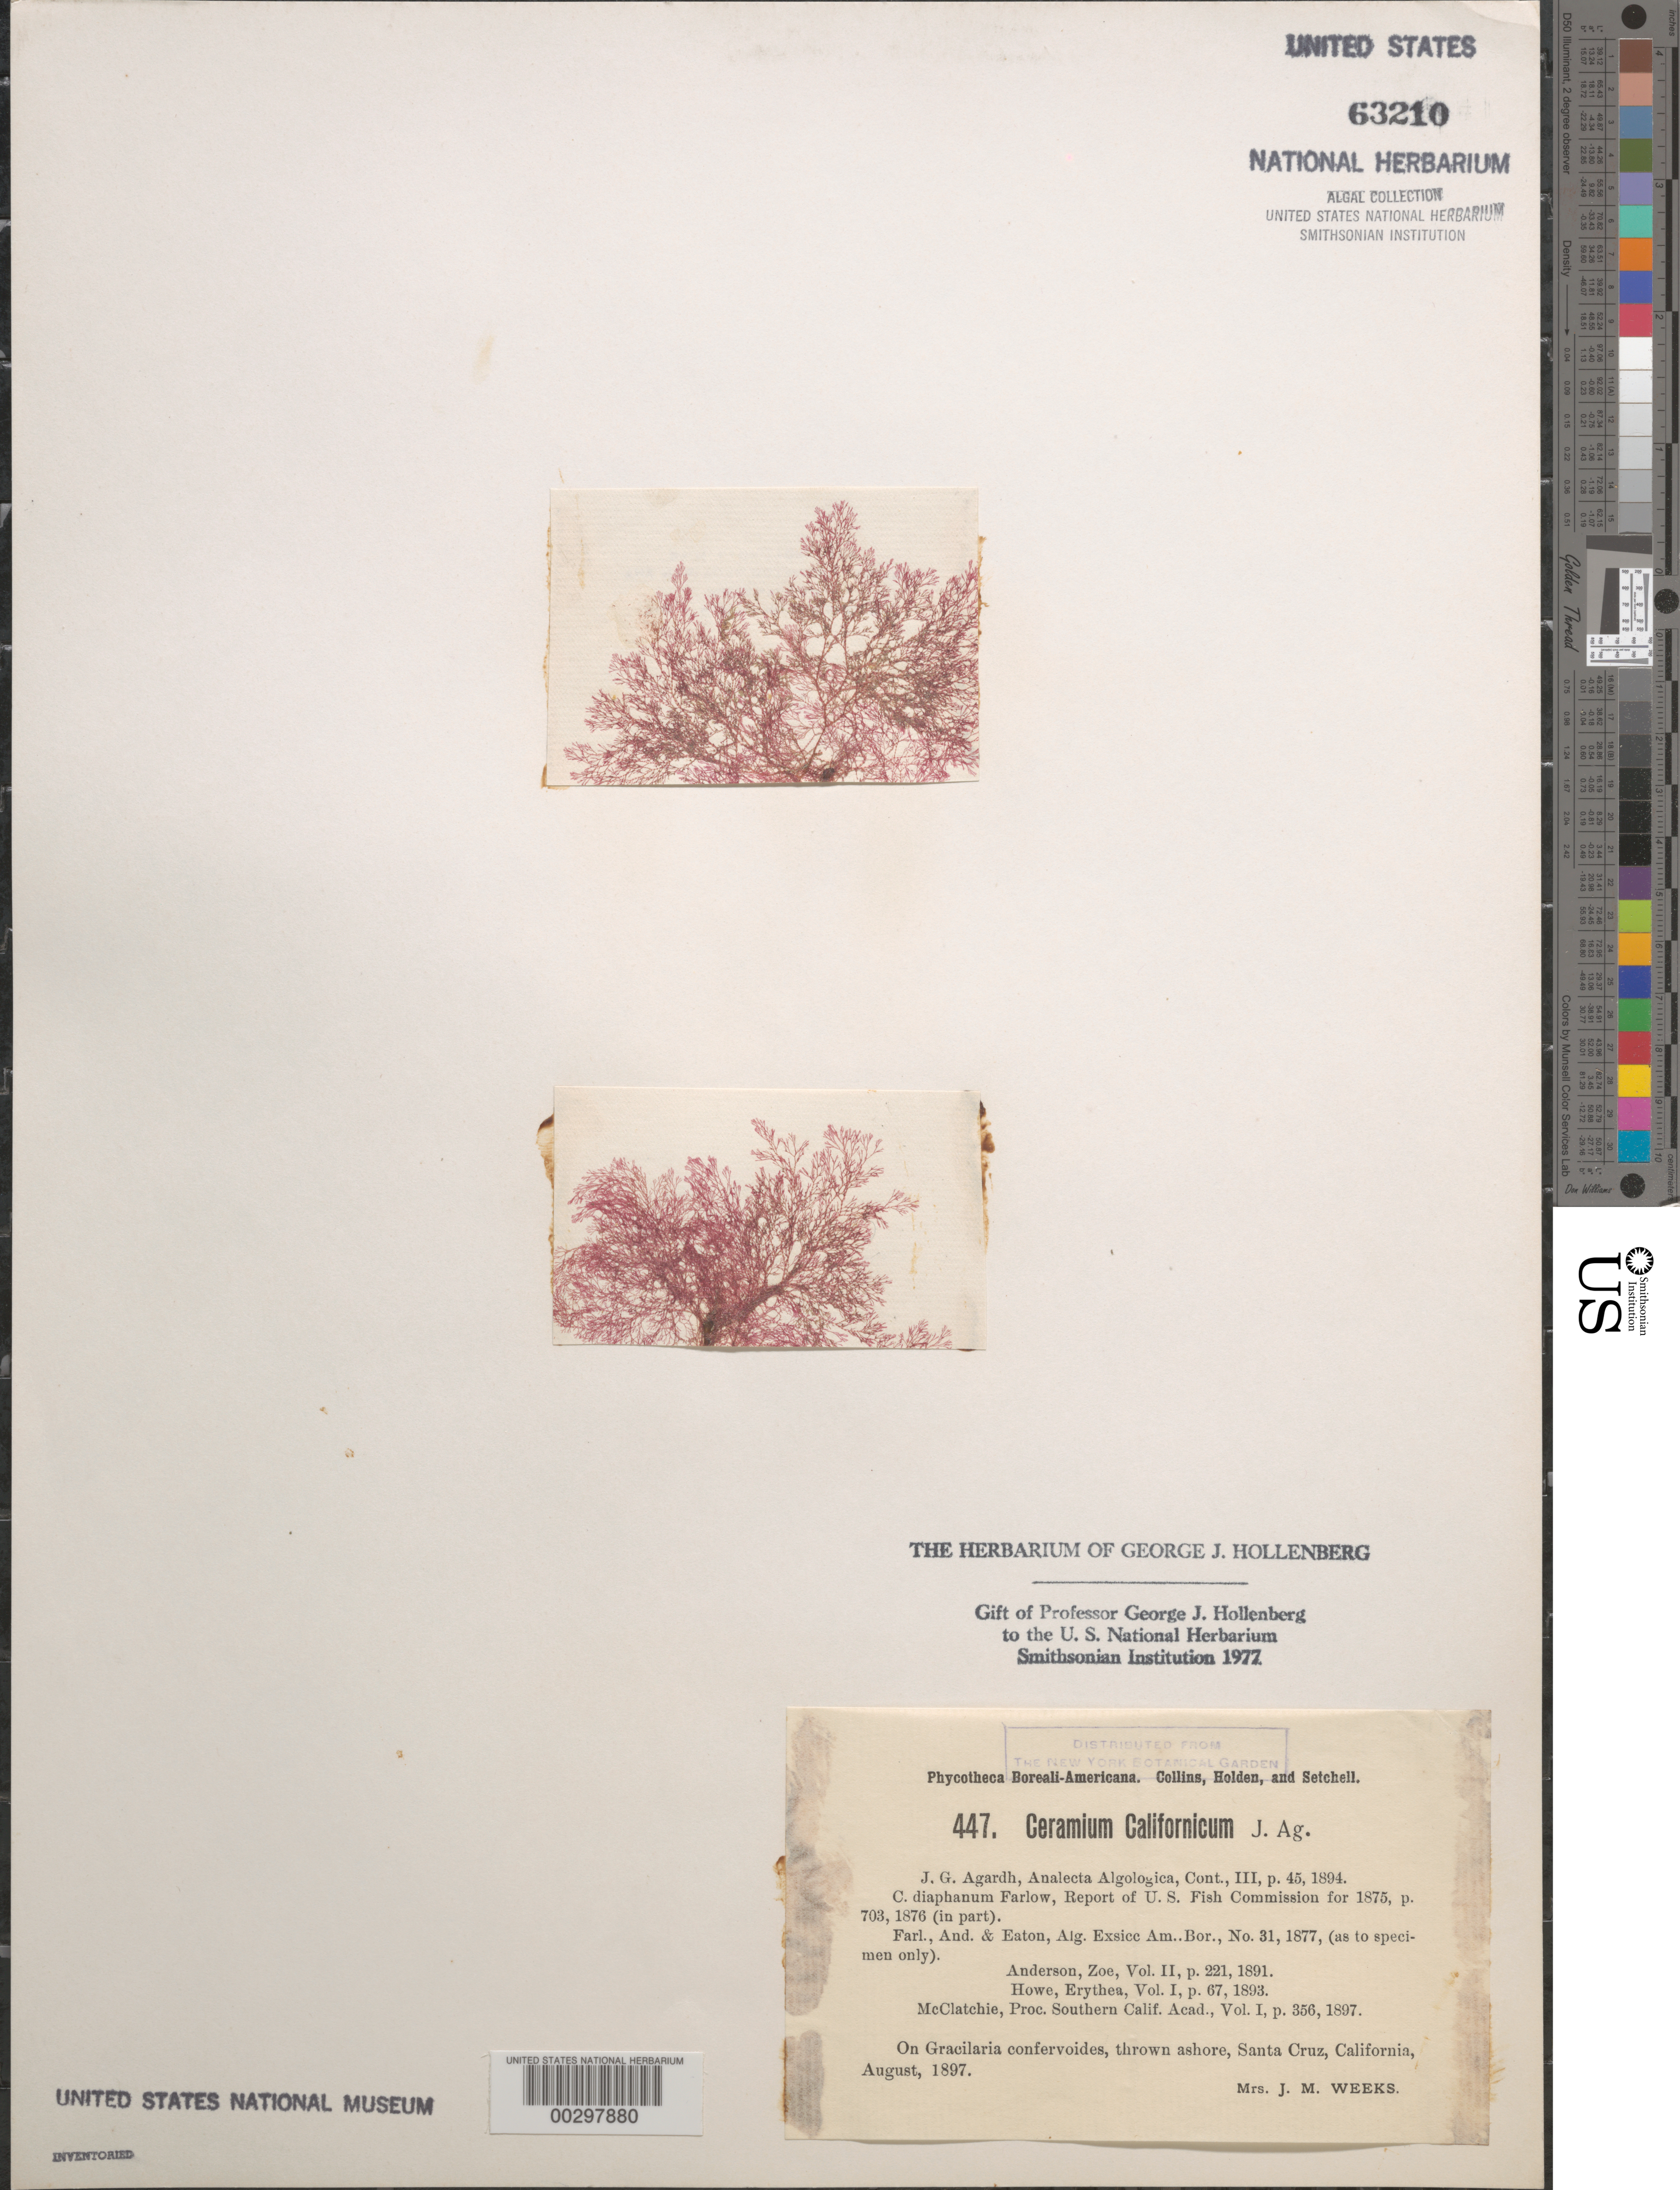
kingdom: Plantae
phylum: Rhodophyta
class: Florideophyceae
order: Ceramiales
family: Ceramiaceae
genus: Ceramium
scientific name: Ceramium californicum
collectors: Mrs. J. Weeks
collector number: PB-A 447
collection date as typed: Aug 1897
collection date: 1897-08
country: United States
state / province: California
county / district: Santa Cruz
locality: Santa Cruz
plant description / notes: Collins, Holden & Setchell, Phycotheca Boreali-Americana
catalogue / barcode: US 63210